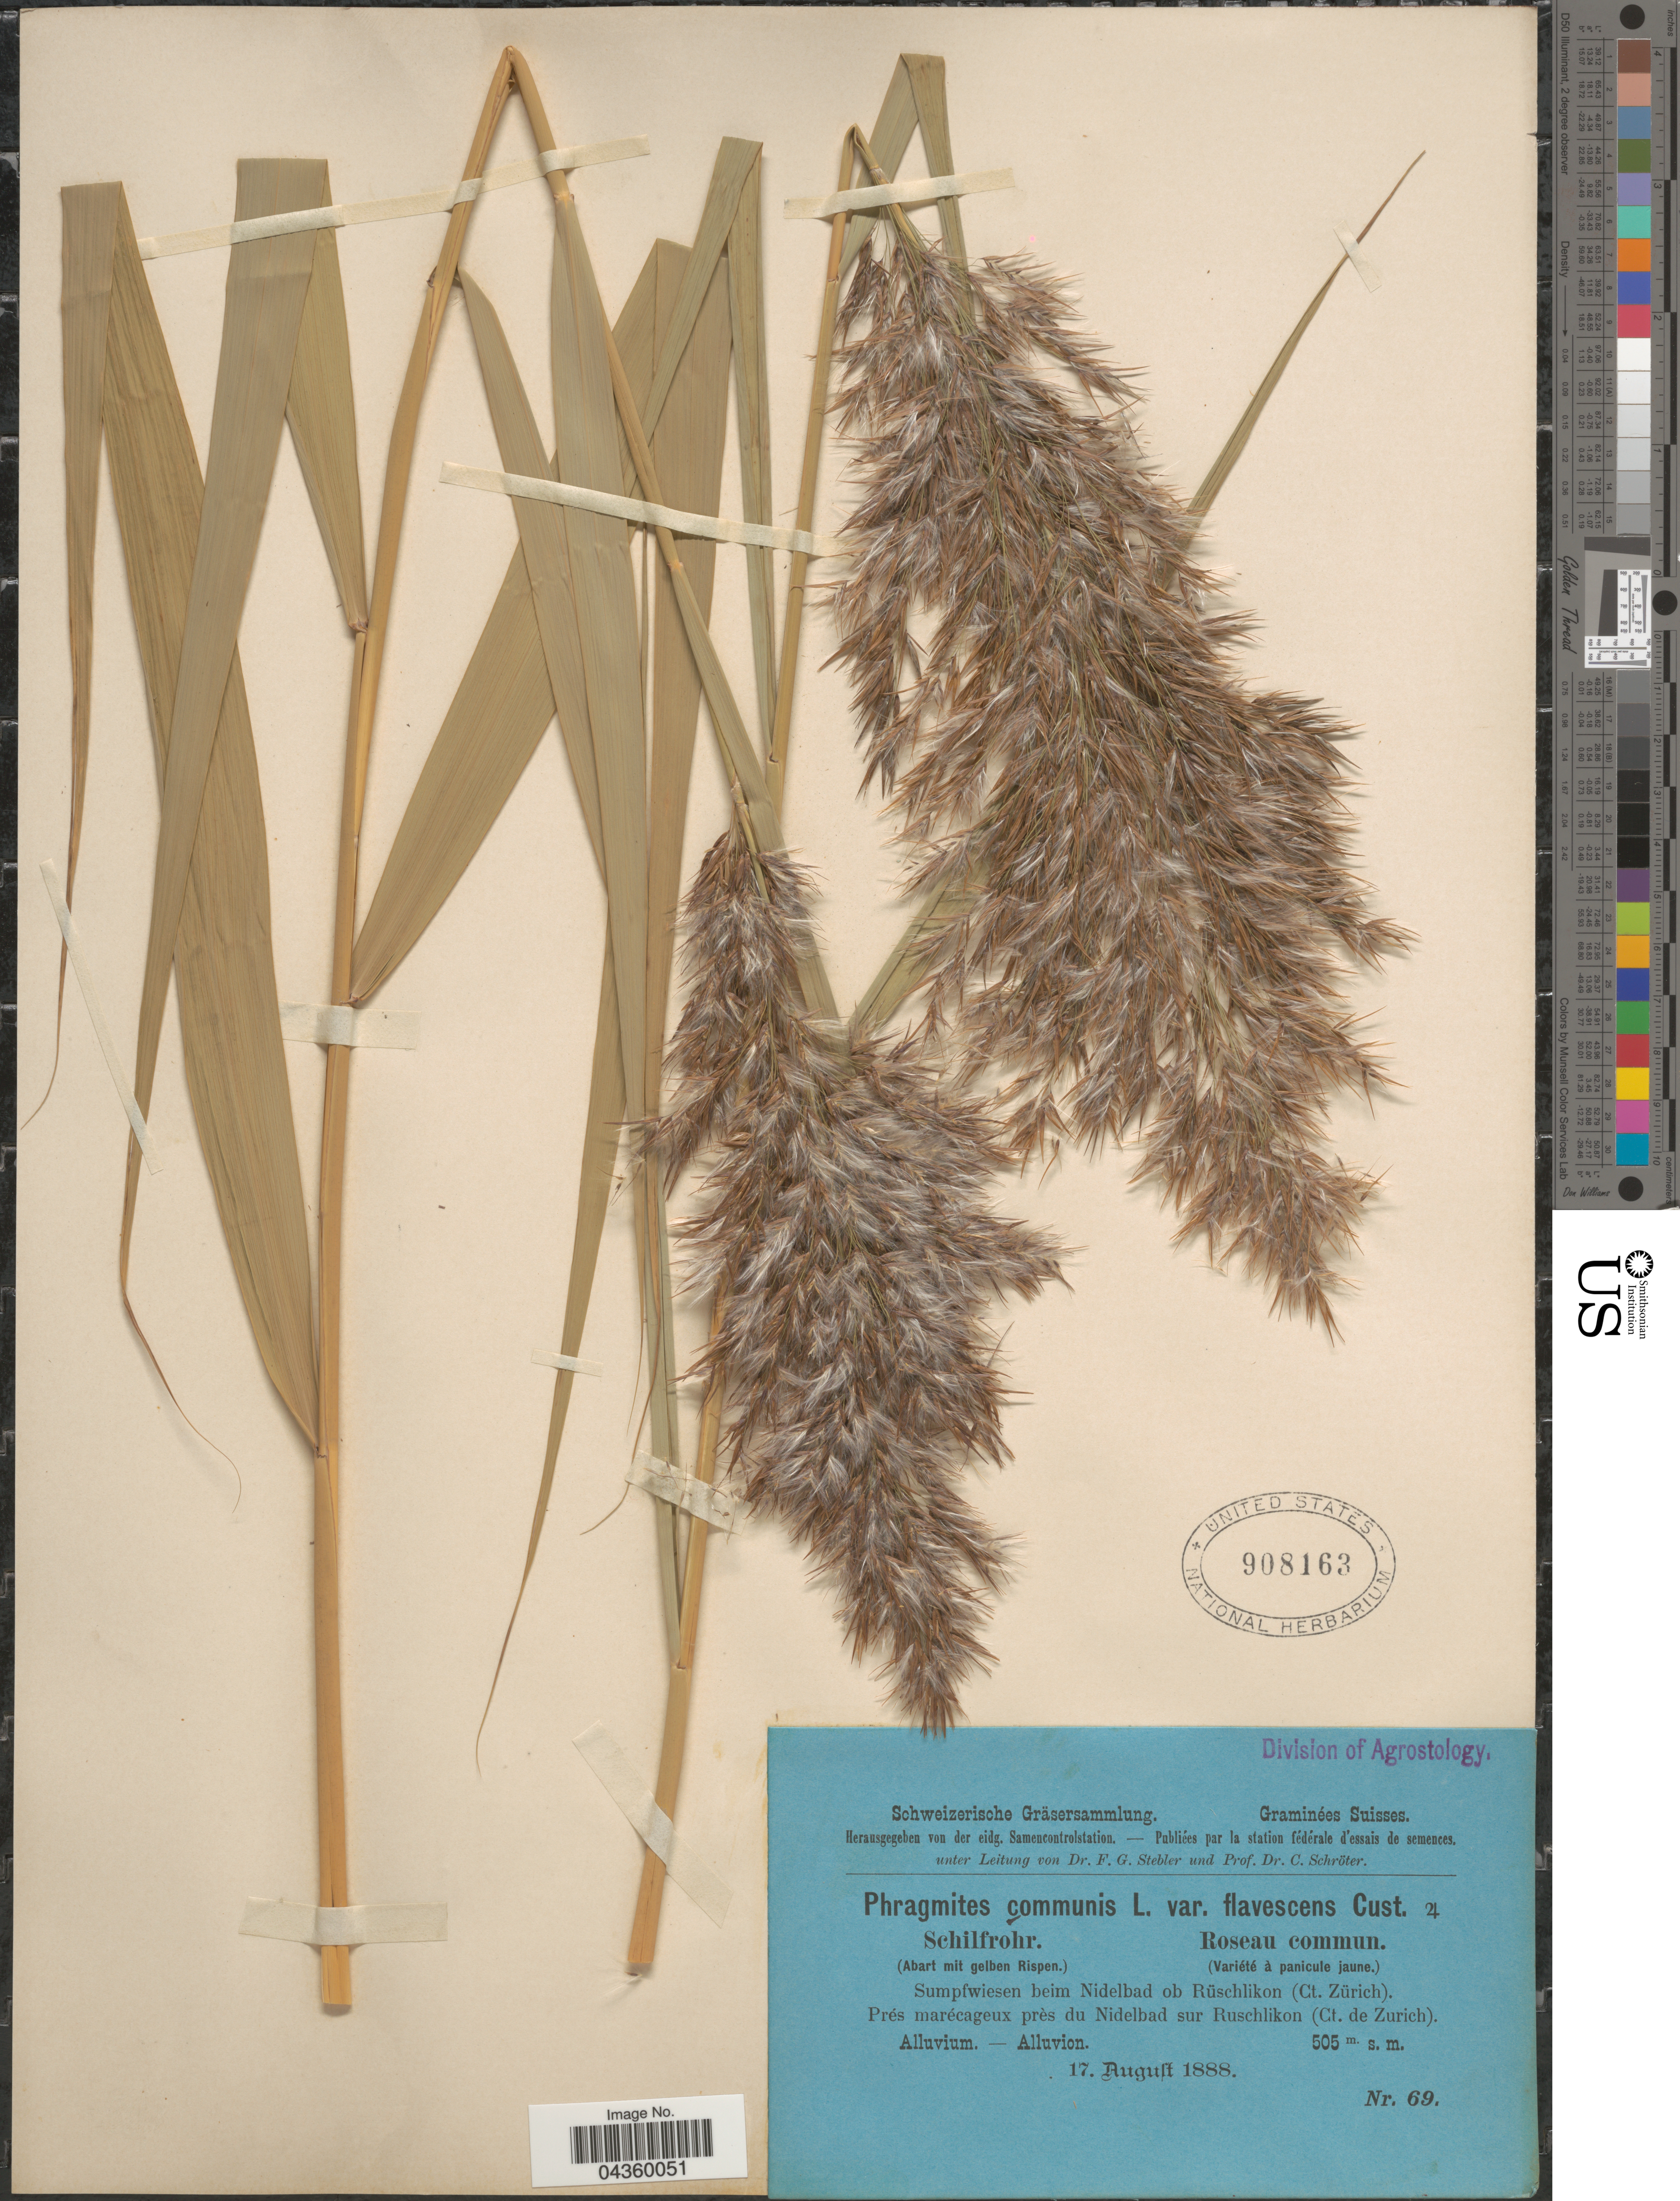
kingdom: Plantae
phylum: Tracheophyta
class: Liliopsida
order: Poales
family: Poaceae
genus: Phragmites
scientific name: Phragmites australis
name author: (Cav.) Trin. ex Steud.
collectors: Stebler, F.G. & Schröter, C.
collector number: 69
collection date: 1888-08-17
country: Switzerland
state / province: Zurich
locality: Sumpfwiesen beim Nidelbad ob Rüschlikon (Ct. Zürich).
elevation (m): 505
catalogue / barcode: US 908163